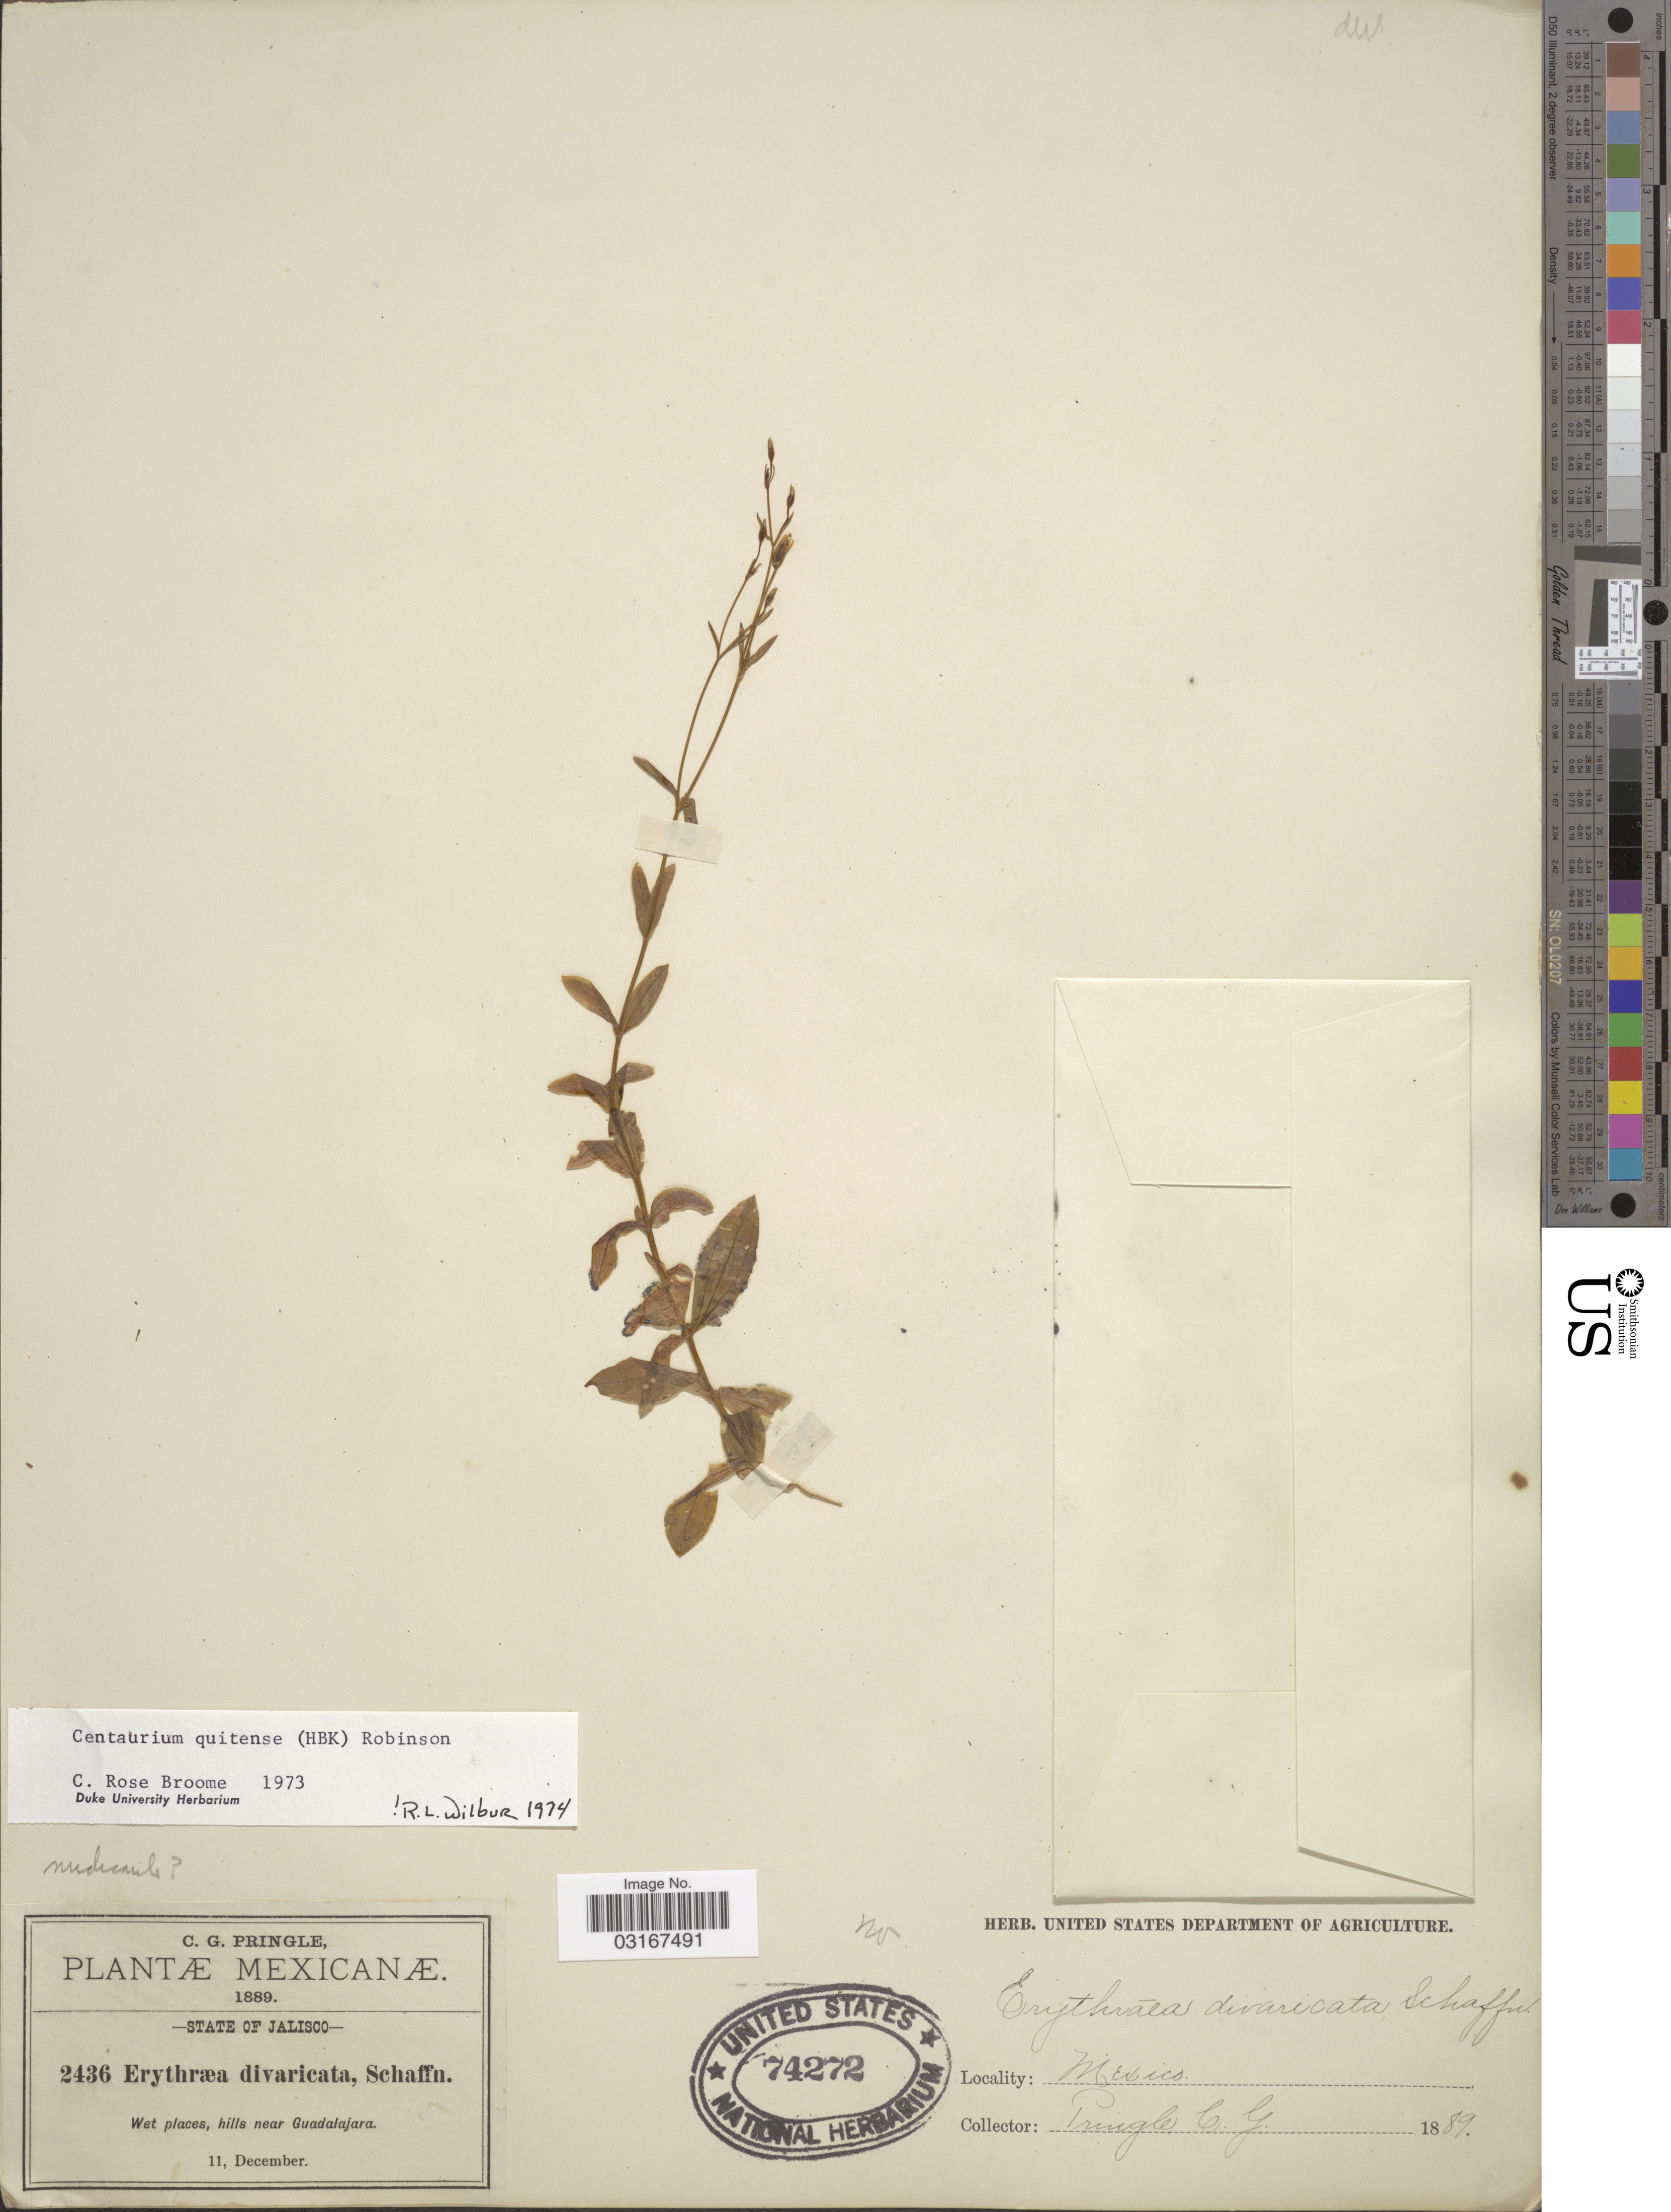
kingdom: Plantae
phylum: Tracheophyta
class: Magnoliopsida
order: Gentianales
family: Gentianaceae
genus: Centaurium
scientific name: Centaurium quitense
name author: (Kunth) B.L. Rob.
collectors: C. G. Pringle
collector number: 2436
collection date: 1889-12-11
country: Mexico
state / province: Jalisco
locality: Hills near Guadalajara.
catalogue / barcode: US 74272